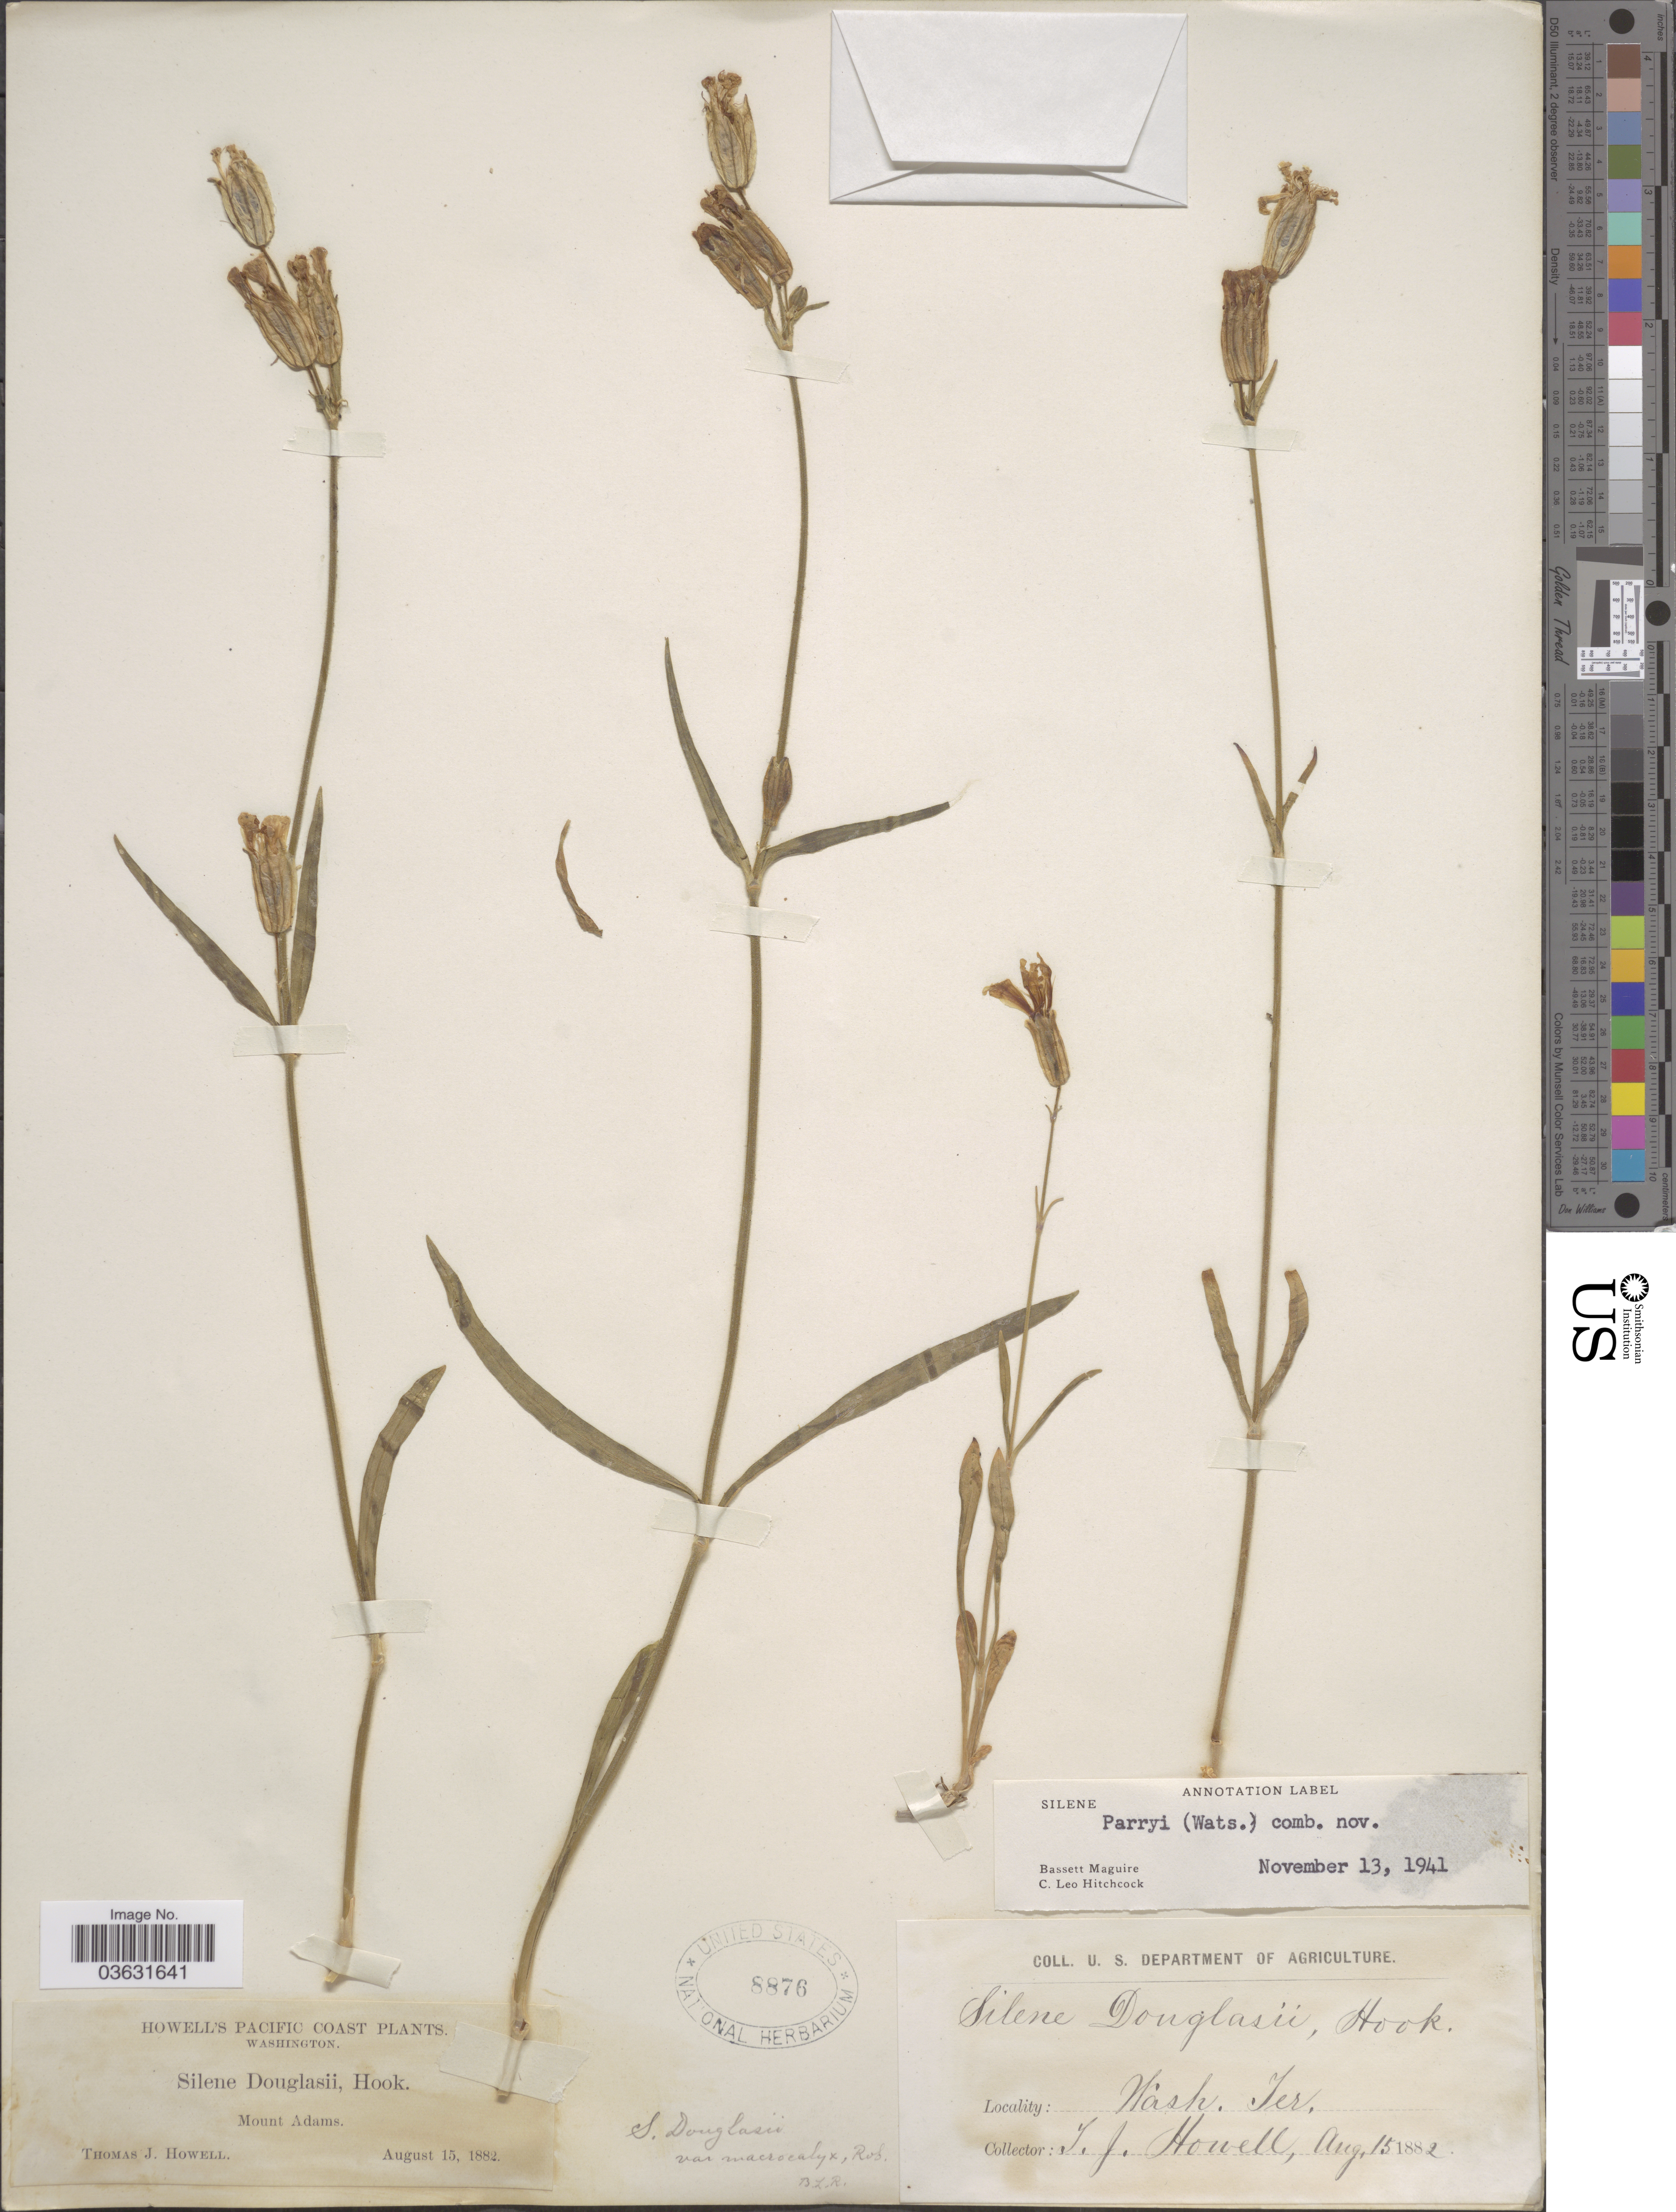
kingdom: Plantae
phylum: Tracheophyta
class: Magnoliopsida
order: Caryophyllales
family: Caryophyllaceae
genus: Silene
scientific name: Silene parryi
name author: (S. Watson) C.L. Hitchc. & Maguire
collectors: T. J. Howell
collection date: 1882-08-15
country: United States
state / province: Washington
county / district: Yakima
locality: Pacific Coast. Mount Adams. Wash. Ter.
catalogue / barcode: US 8876